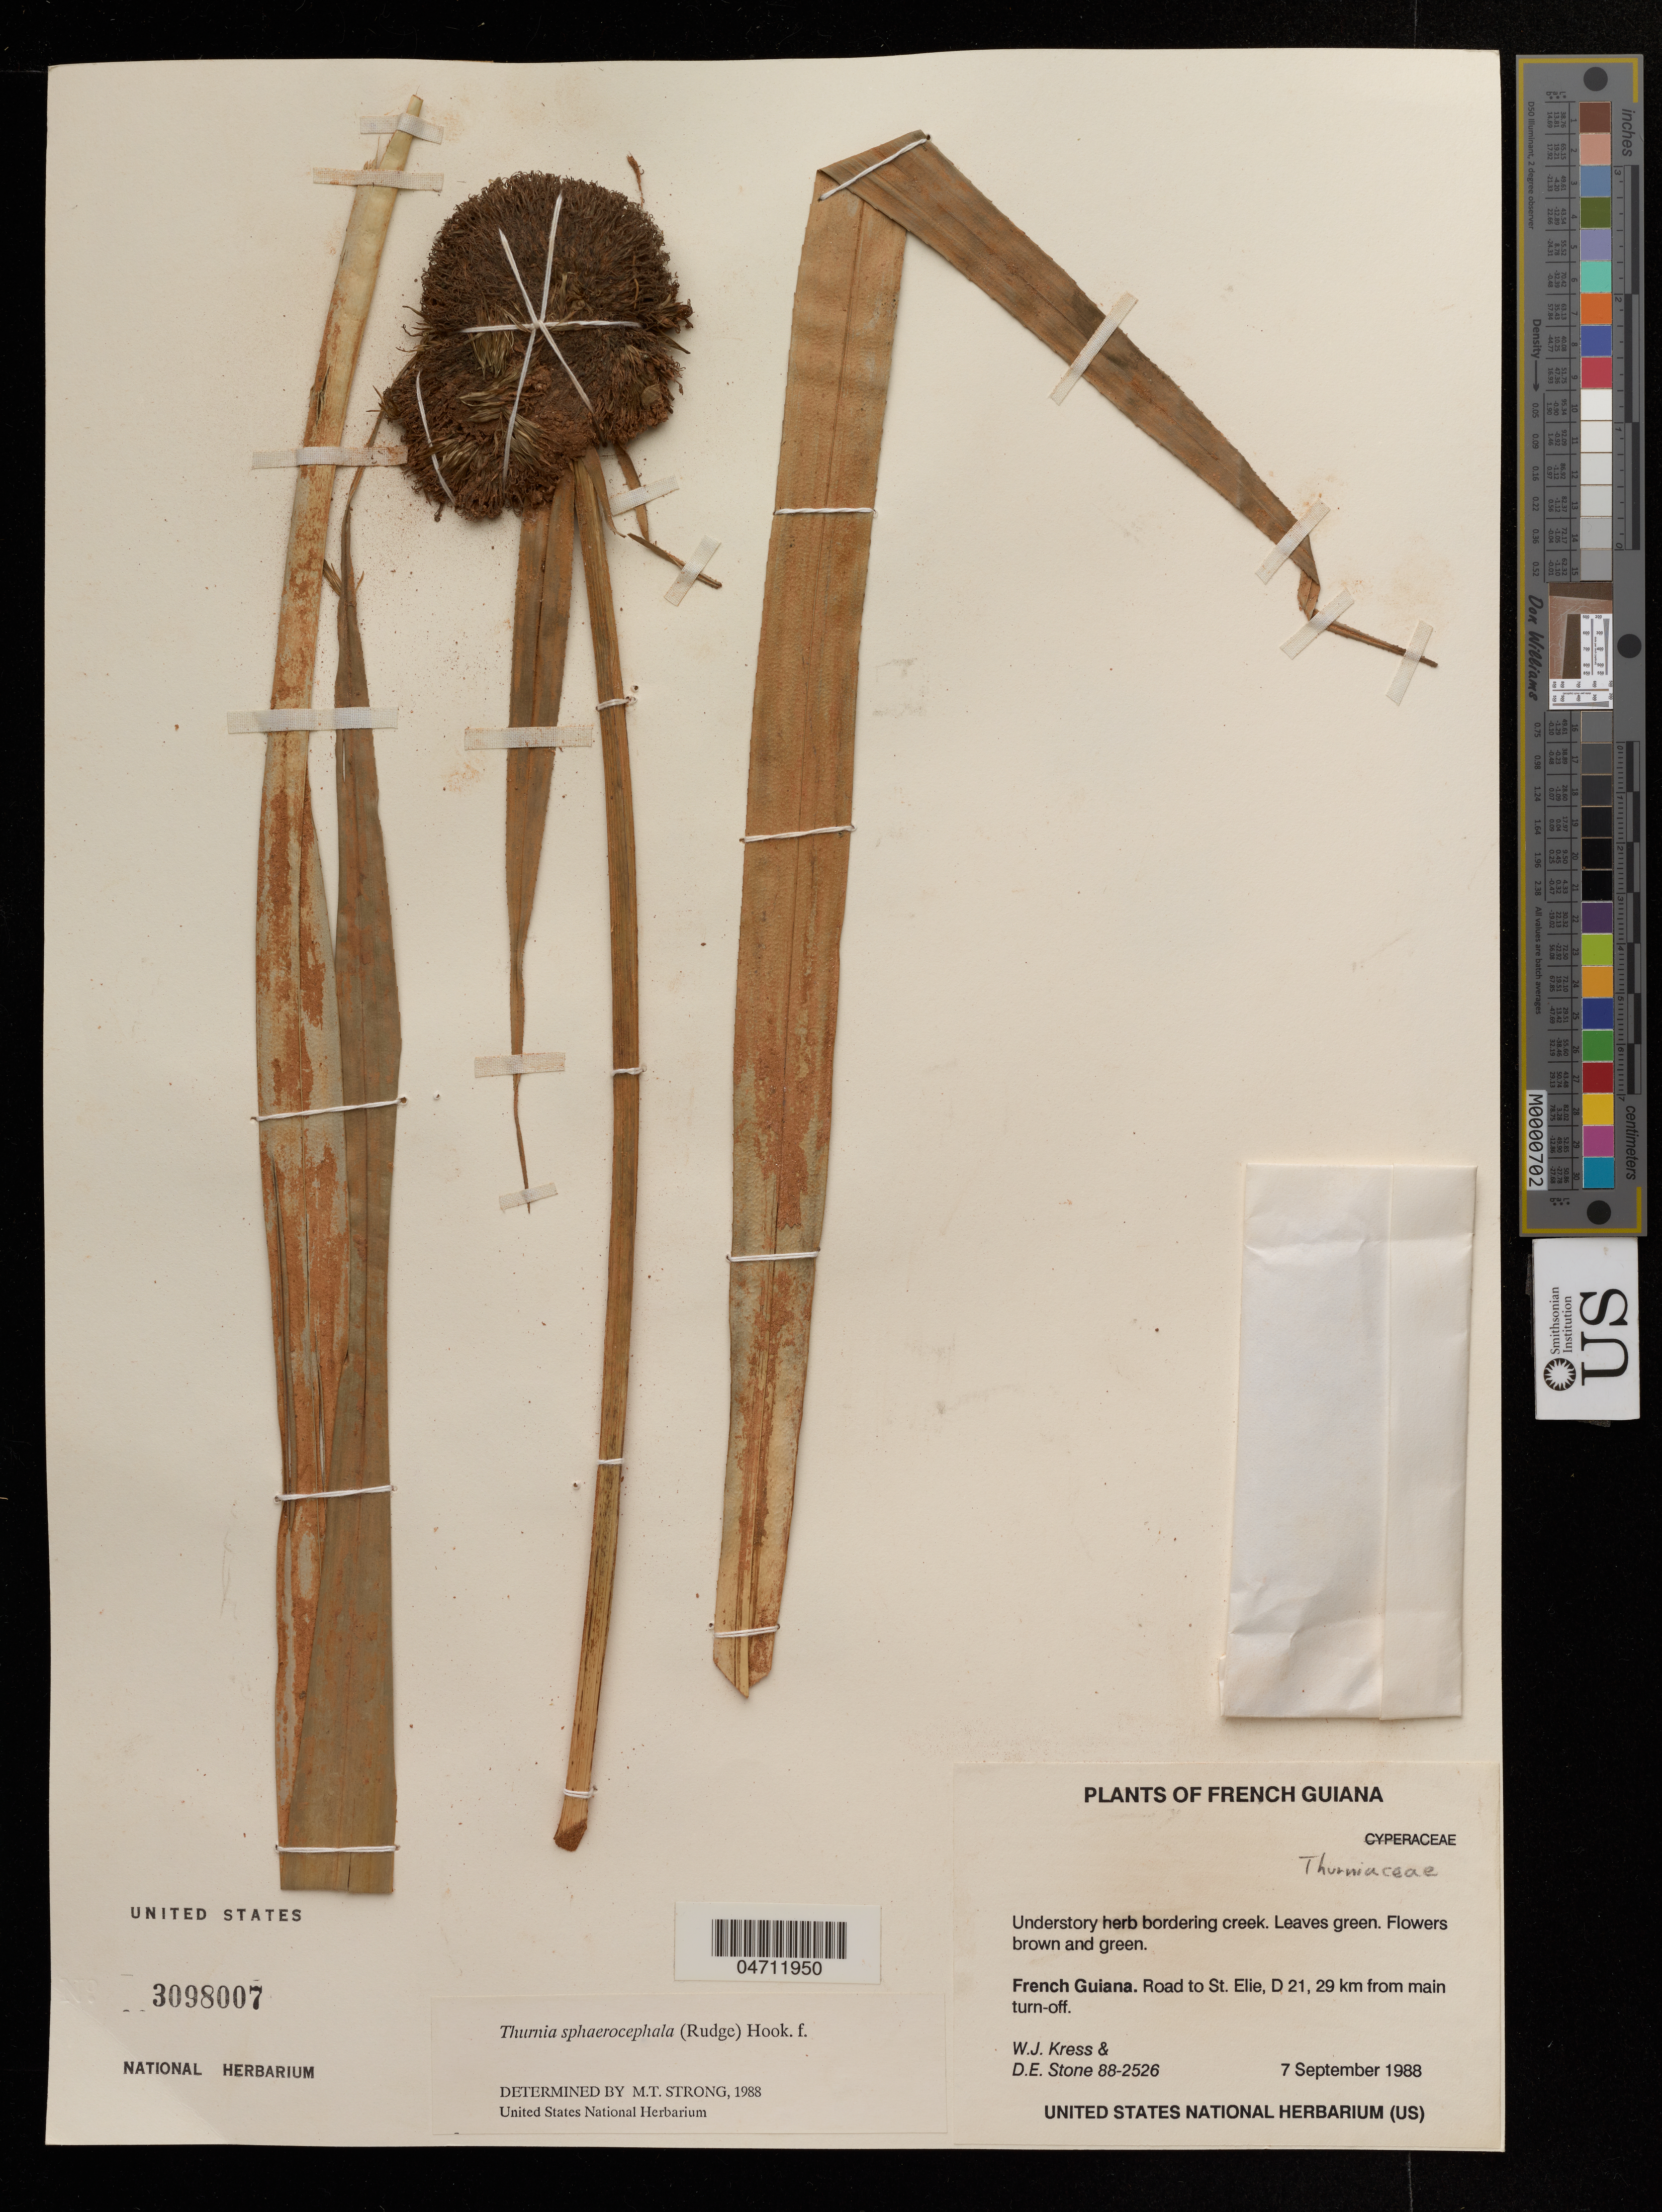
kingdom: Plantae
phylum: Tracheophyta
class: Liliopsida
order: Poales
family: Thurniaceae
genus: Thurnia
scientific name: Thurnia sphaerocephala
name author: (Rudge) Hook. f.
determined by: Strong, Mark T., (BOT), Smithsonian Institution - National Museum of Natural History (UNITED STATES)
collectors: W. J. Kress & D. E. Stone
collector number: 88-2526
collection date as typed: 07 Sep 1988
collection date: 1988-09-07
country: French Guiana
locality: Road to St. Elie, D 21, 29 km from main turn-off.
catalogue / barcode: US 3098007